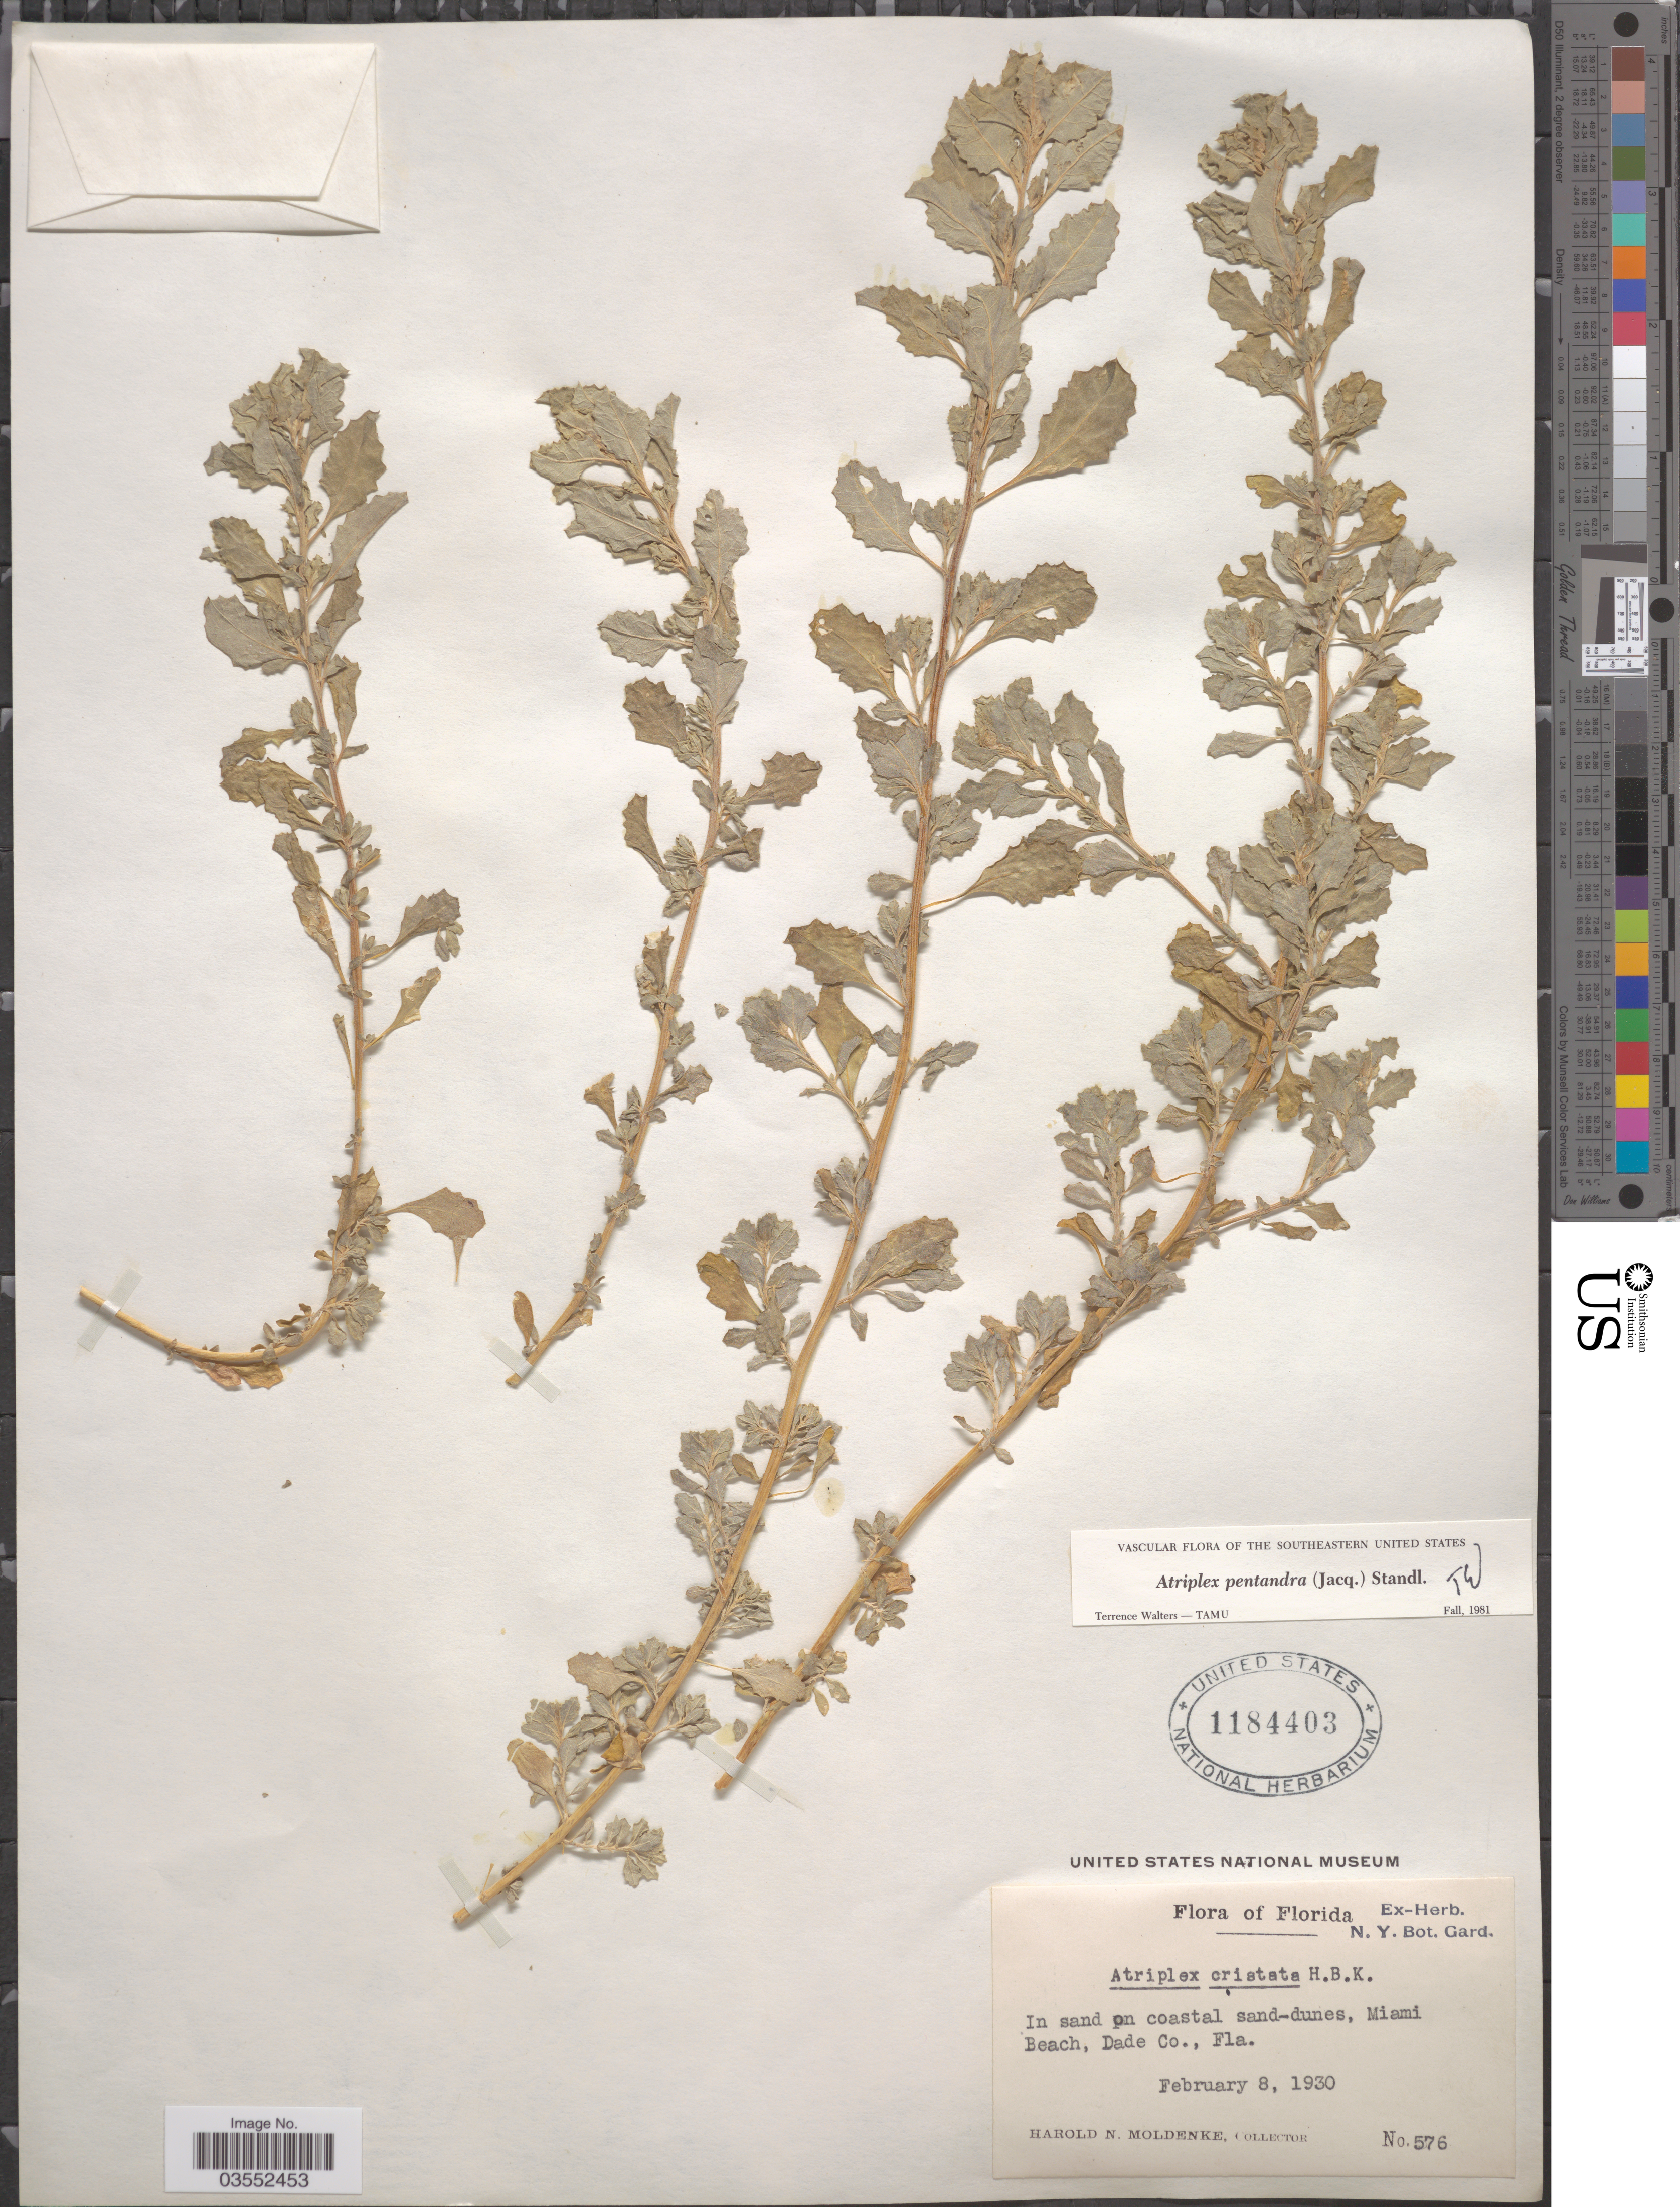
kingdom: Plantae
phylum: Tracheophyta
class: Magnoliopsida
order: Caryophyllales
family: Amaranthaceae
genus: Atriplex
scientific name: Atriplex pentandra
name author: (Jacq.) Standl.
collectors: H. N. Moldenke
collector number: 576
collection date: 1930-02-08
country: United States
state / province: Florida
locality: In sand on coastal sand-dunes, Miami Beach, Dade Co.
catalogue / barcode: US 1184403